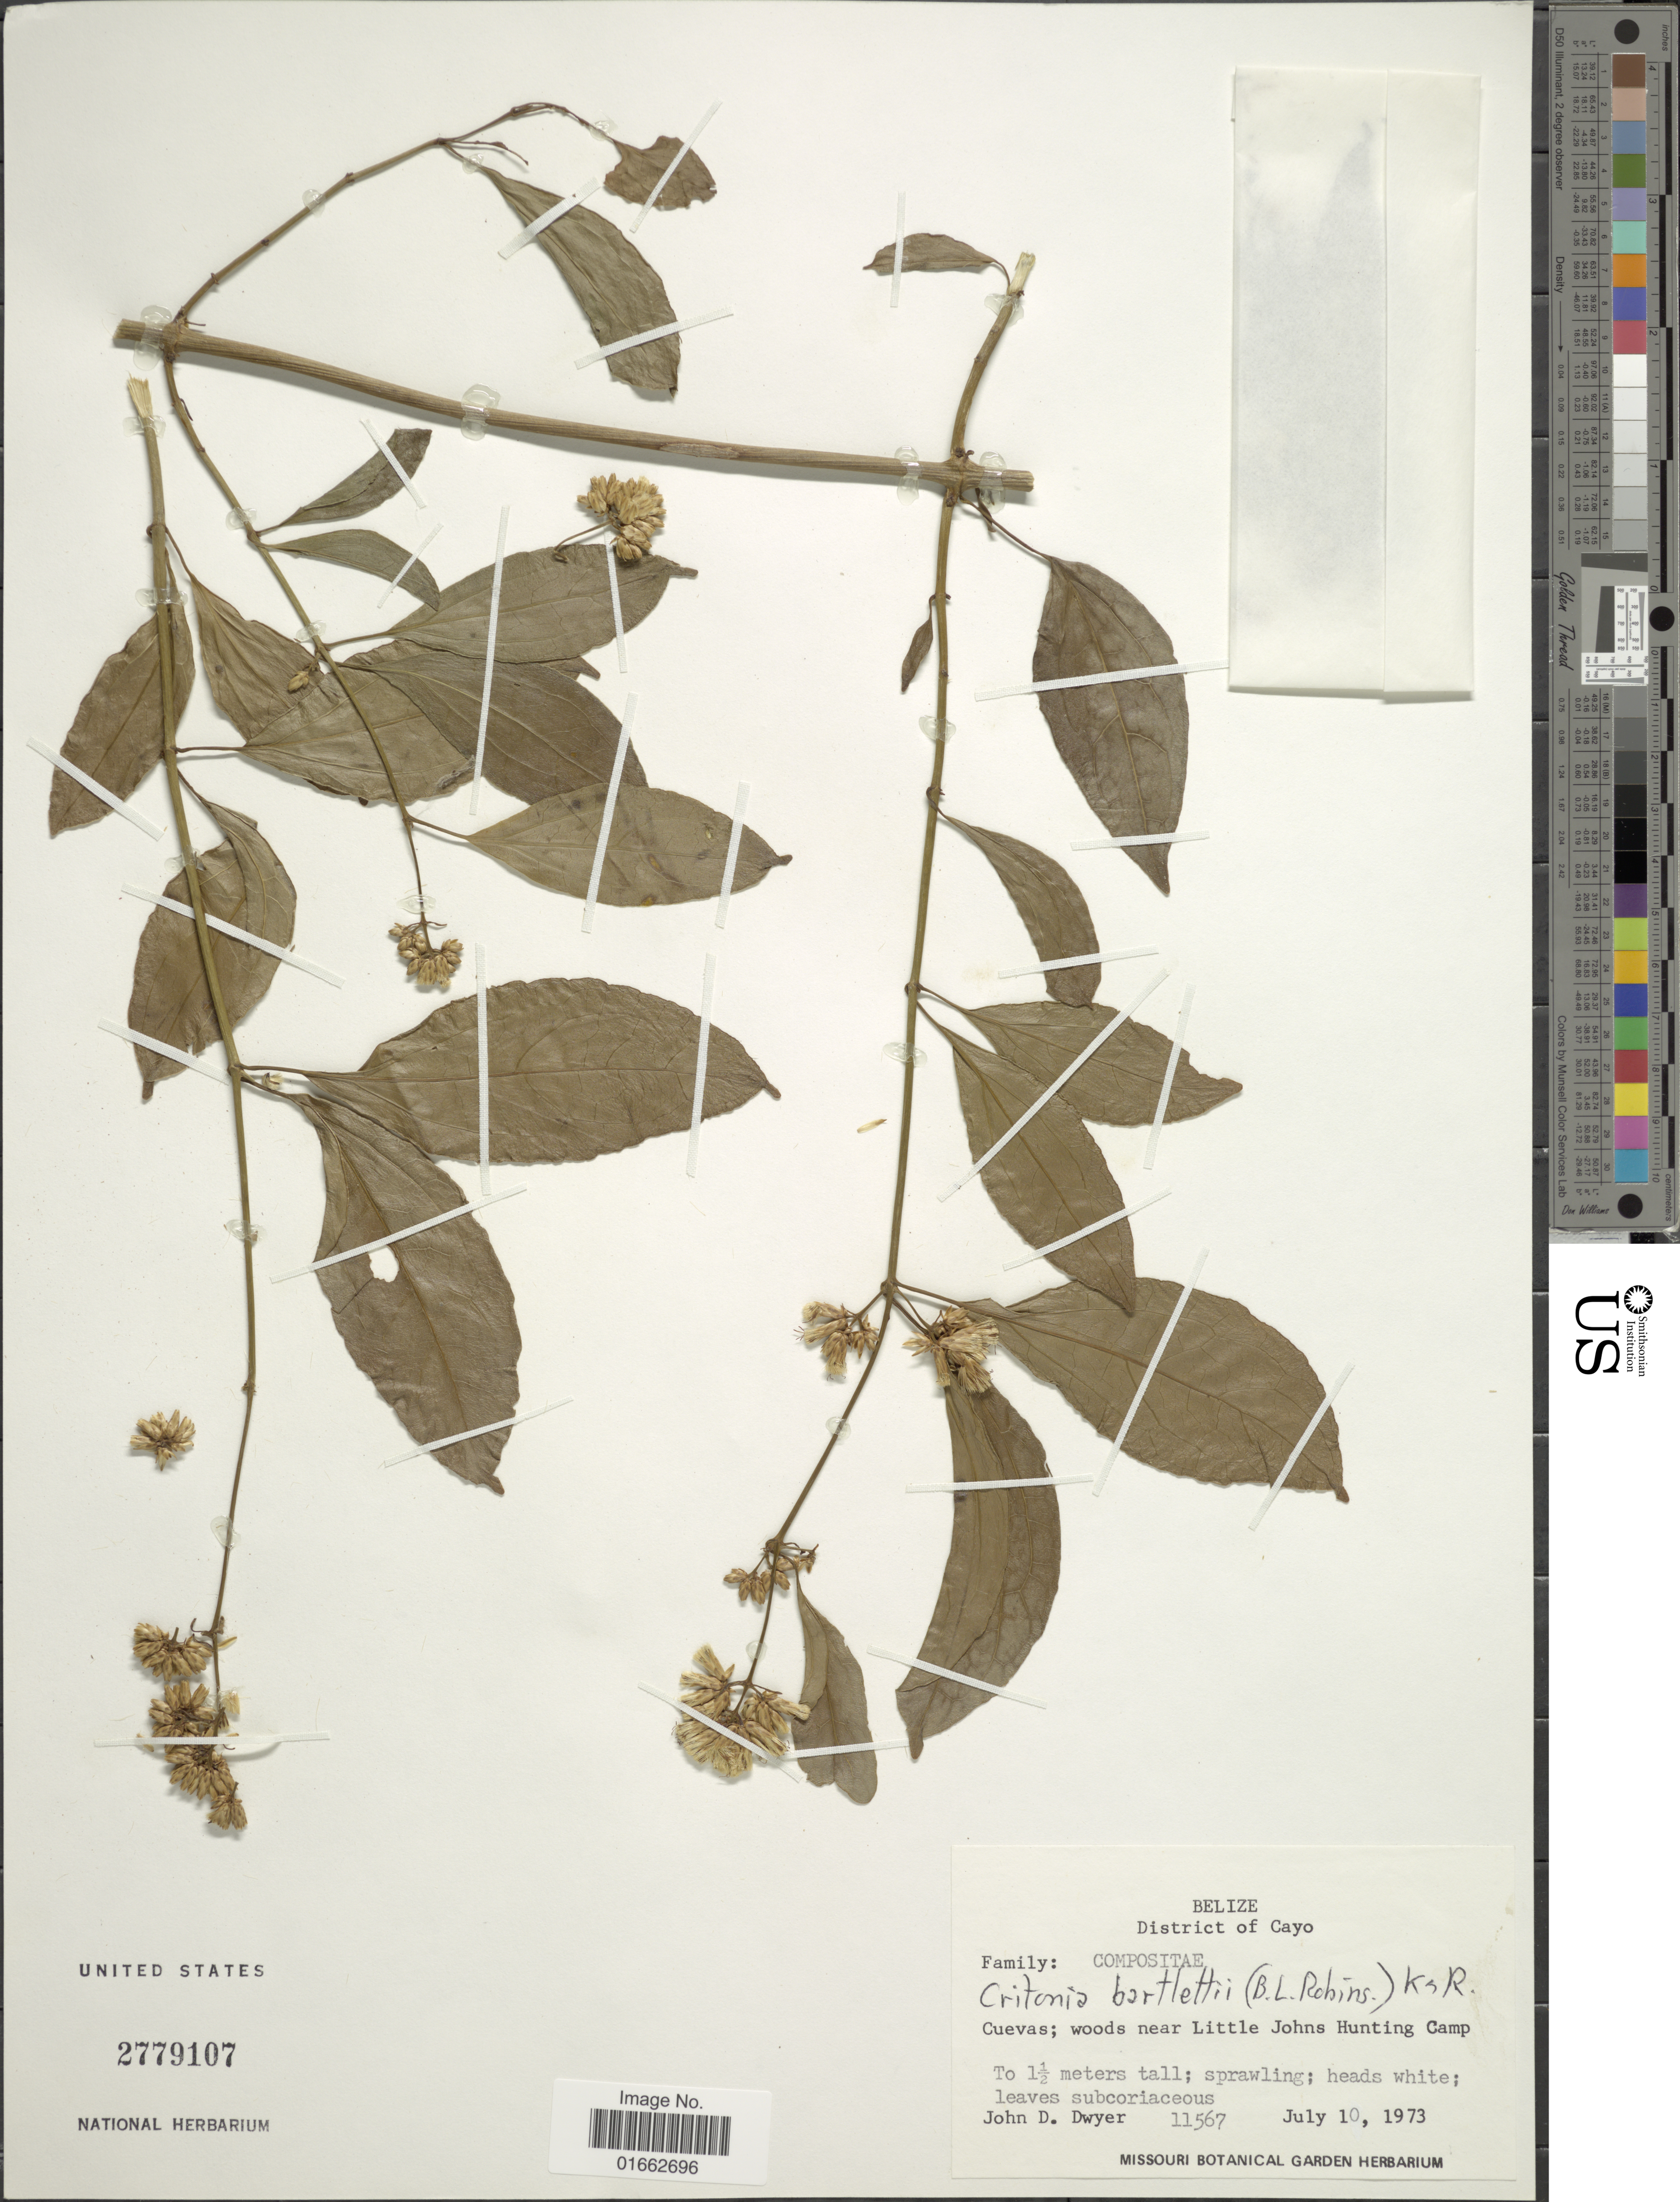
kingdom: Plantae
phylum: Tracheophyta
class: Magnoliopsida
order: Asterales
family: Asteraceae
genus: Critonia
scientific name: Critonia bartlettii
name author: (B.L. Rob.) R.M. King & H. Rob.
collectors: J. D. Dwyer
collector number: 11567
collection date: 1973-07-10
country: Belize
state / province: Cayo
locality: Cuevas; woods near Little Johns Hunting Camp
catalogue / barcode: US 2779107